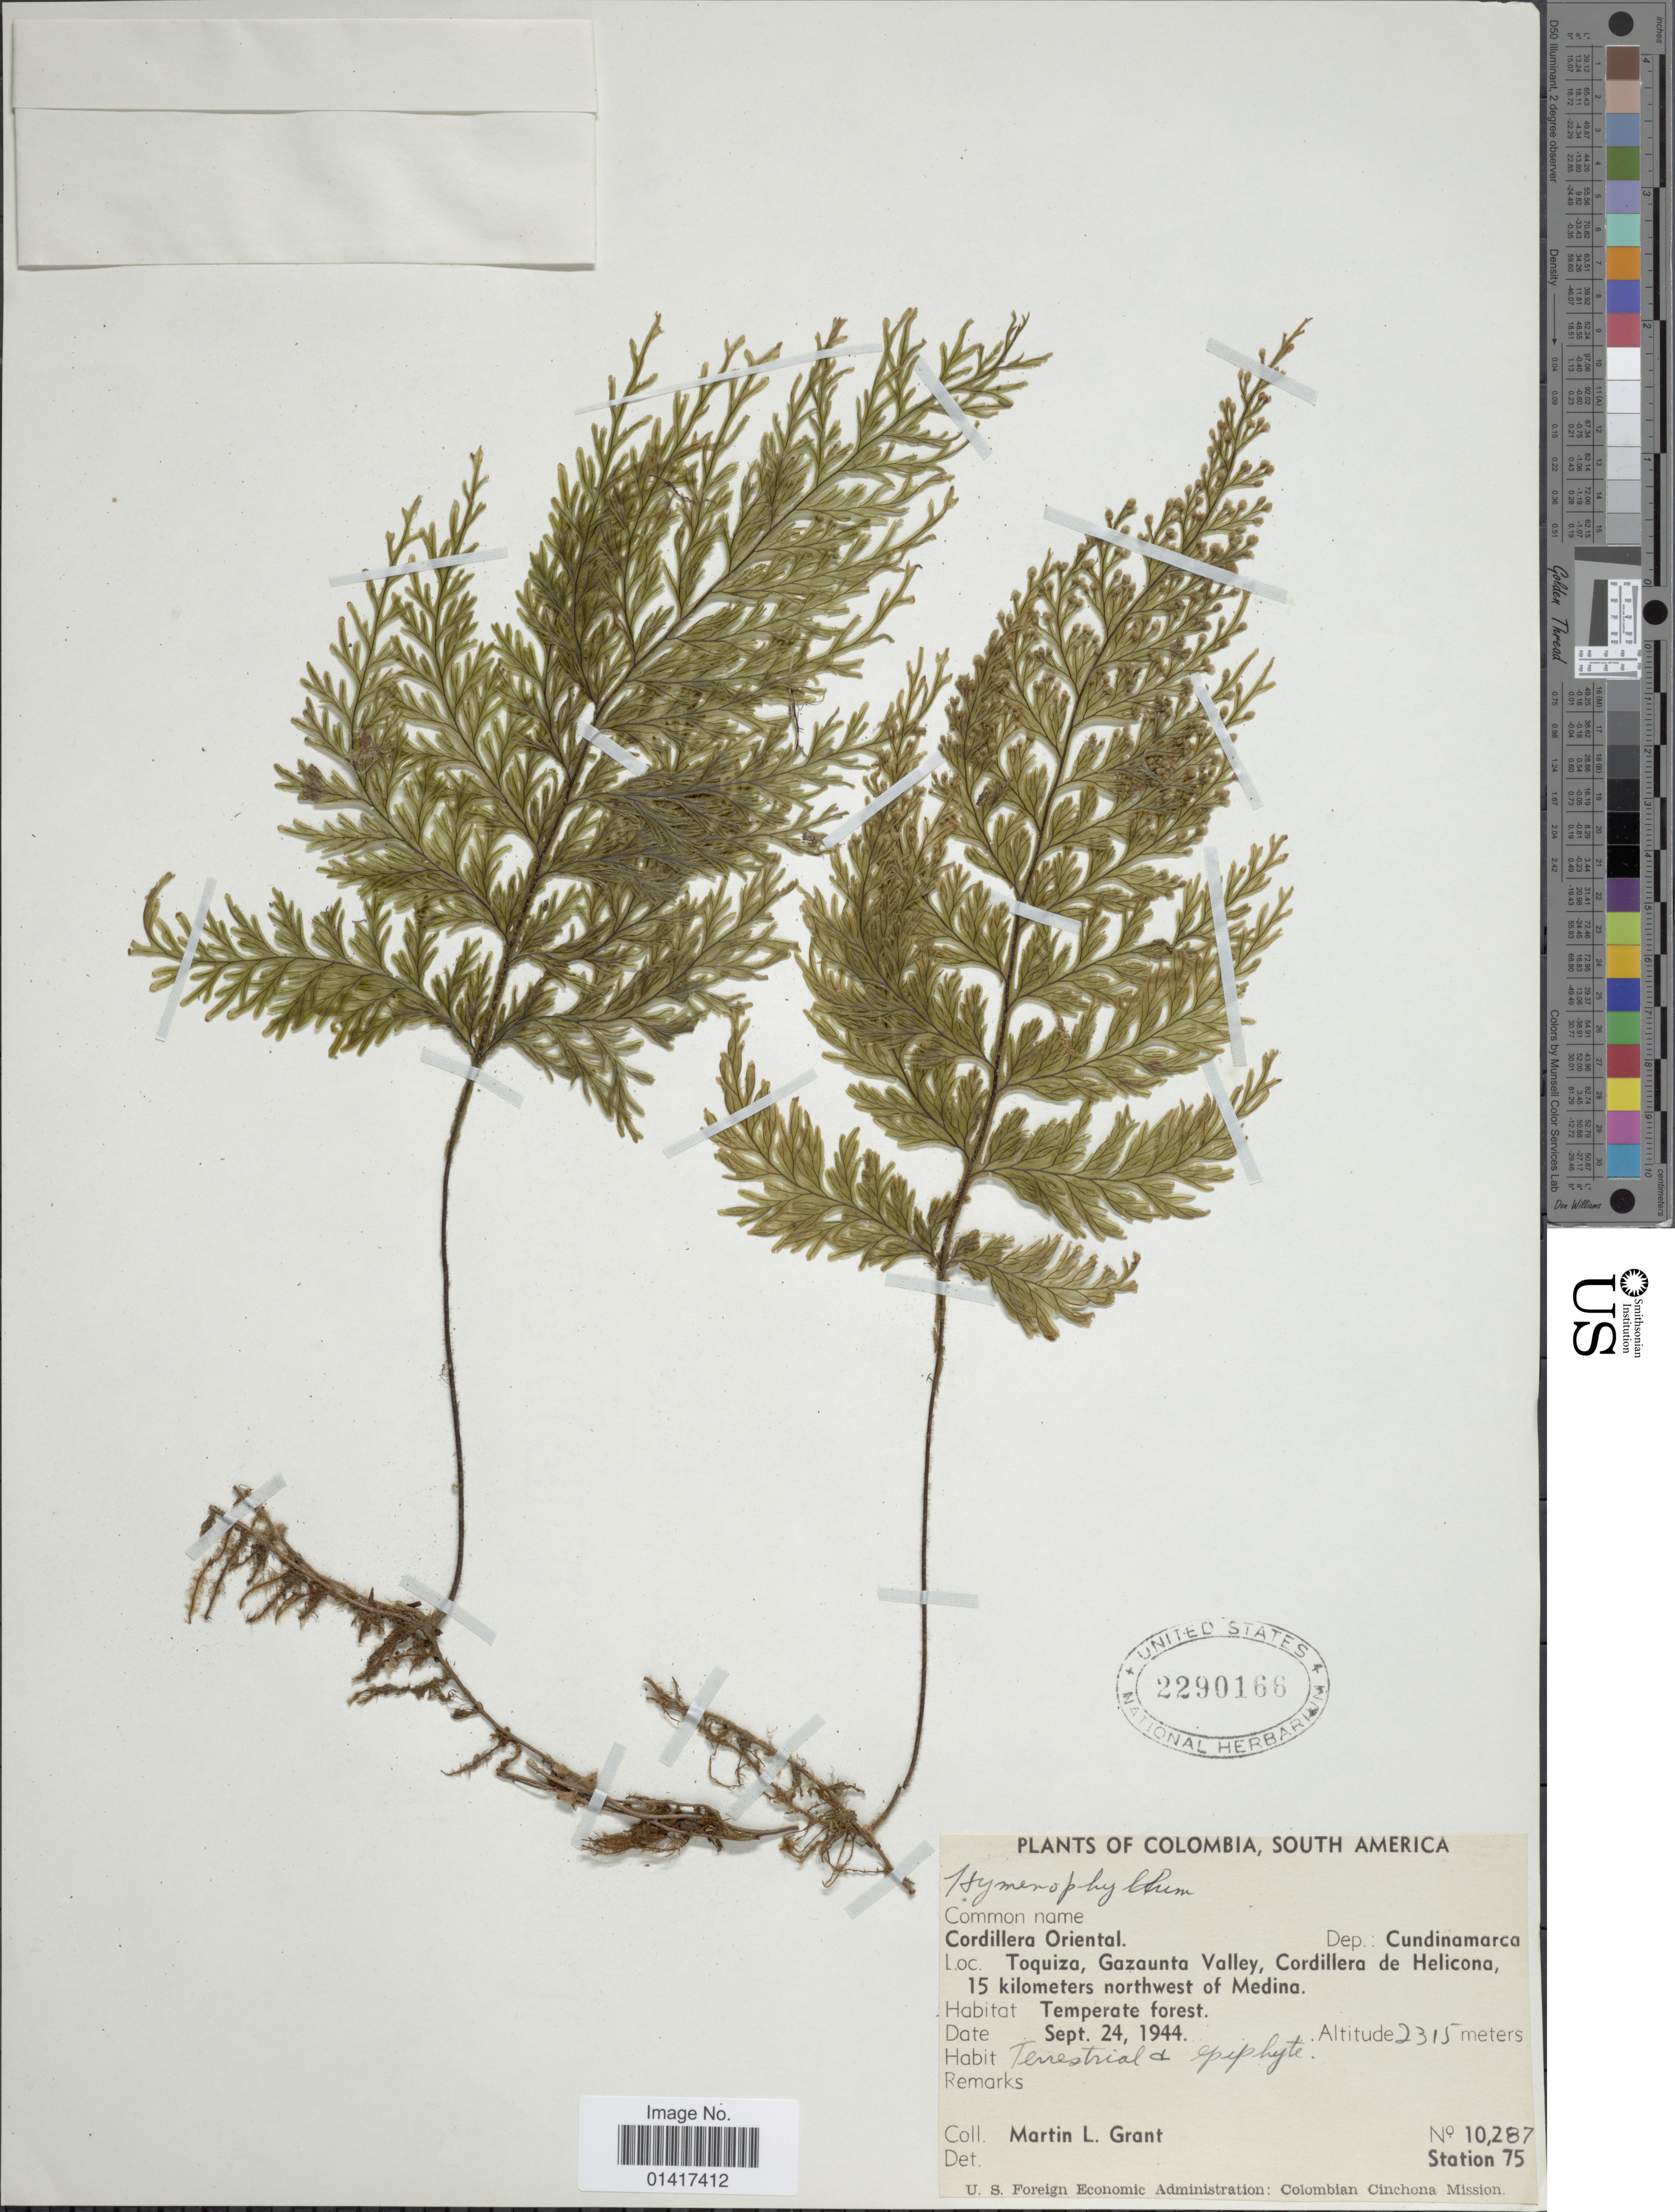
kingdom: Plantae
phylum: Tracheophyta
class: Polypodiopsida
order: Hymenophyllales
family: Hymenophyllaceae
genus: Hymenophyllum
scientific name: Hymenophyllum sp.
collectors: M. L. Grant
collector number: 10287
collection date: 1944-09-24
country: Colombia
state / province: Cundinamarca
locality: Cordillera Oriental. Toquiza, Gazaunta Valley, Cordillera de Helicona, 15 kilometers northwest of Medina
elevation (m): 2315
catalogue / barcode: US 2290166